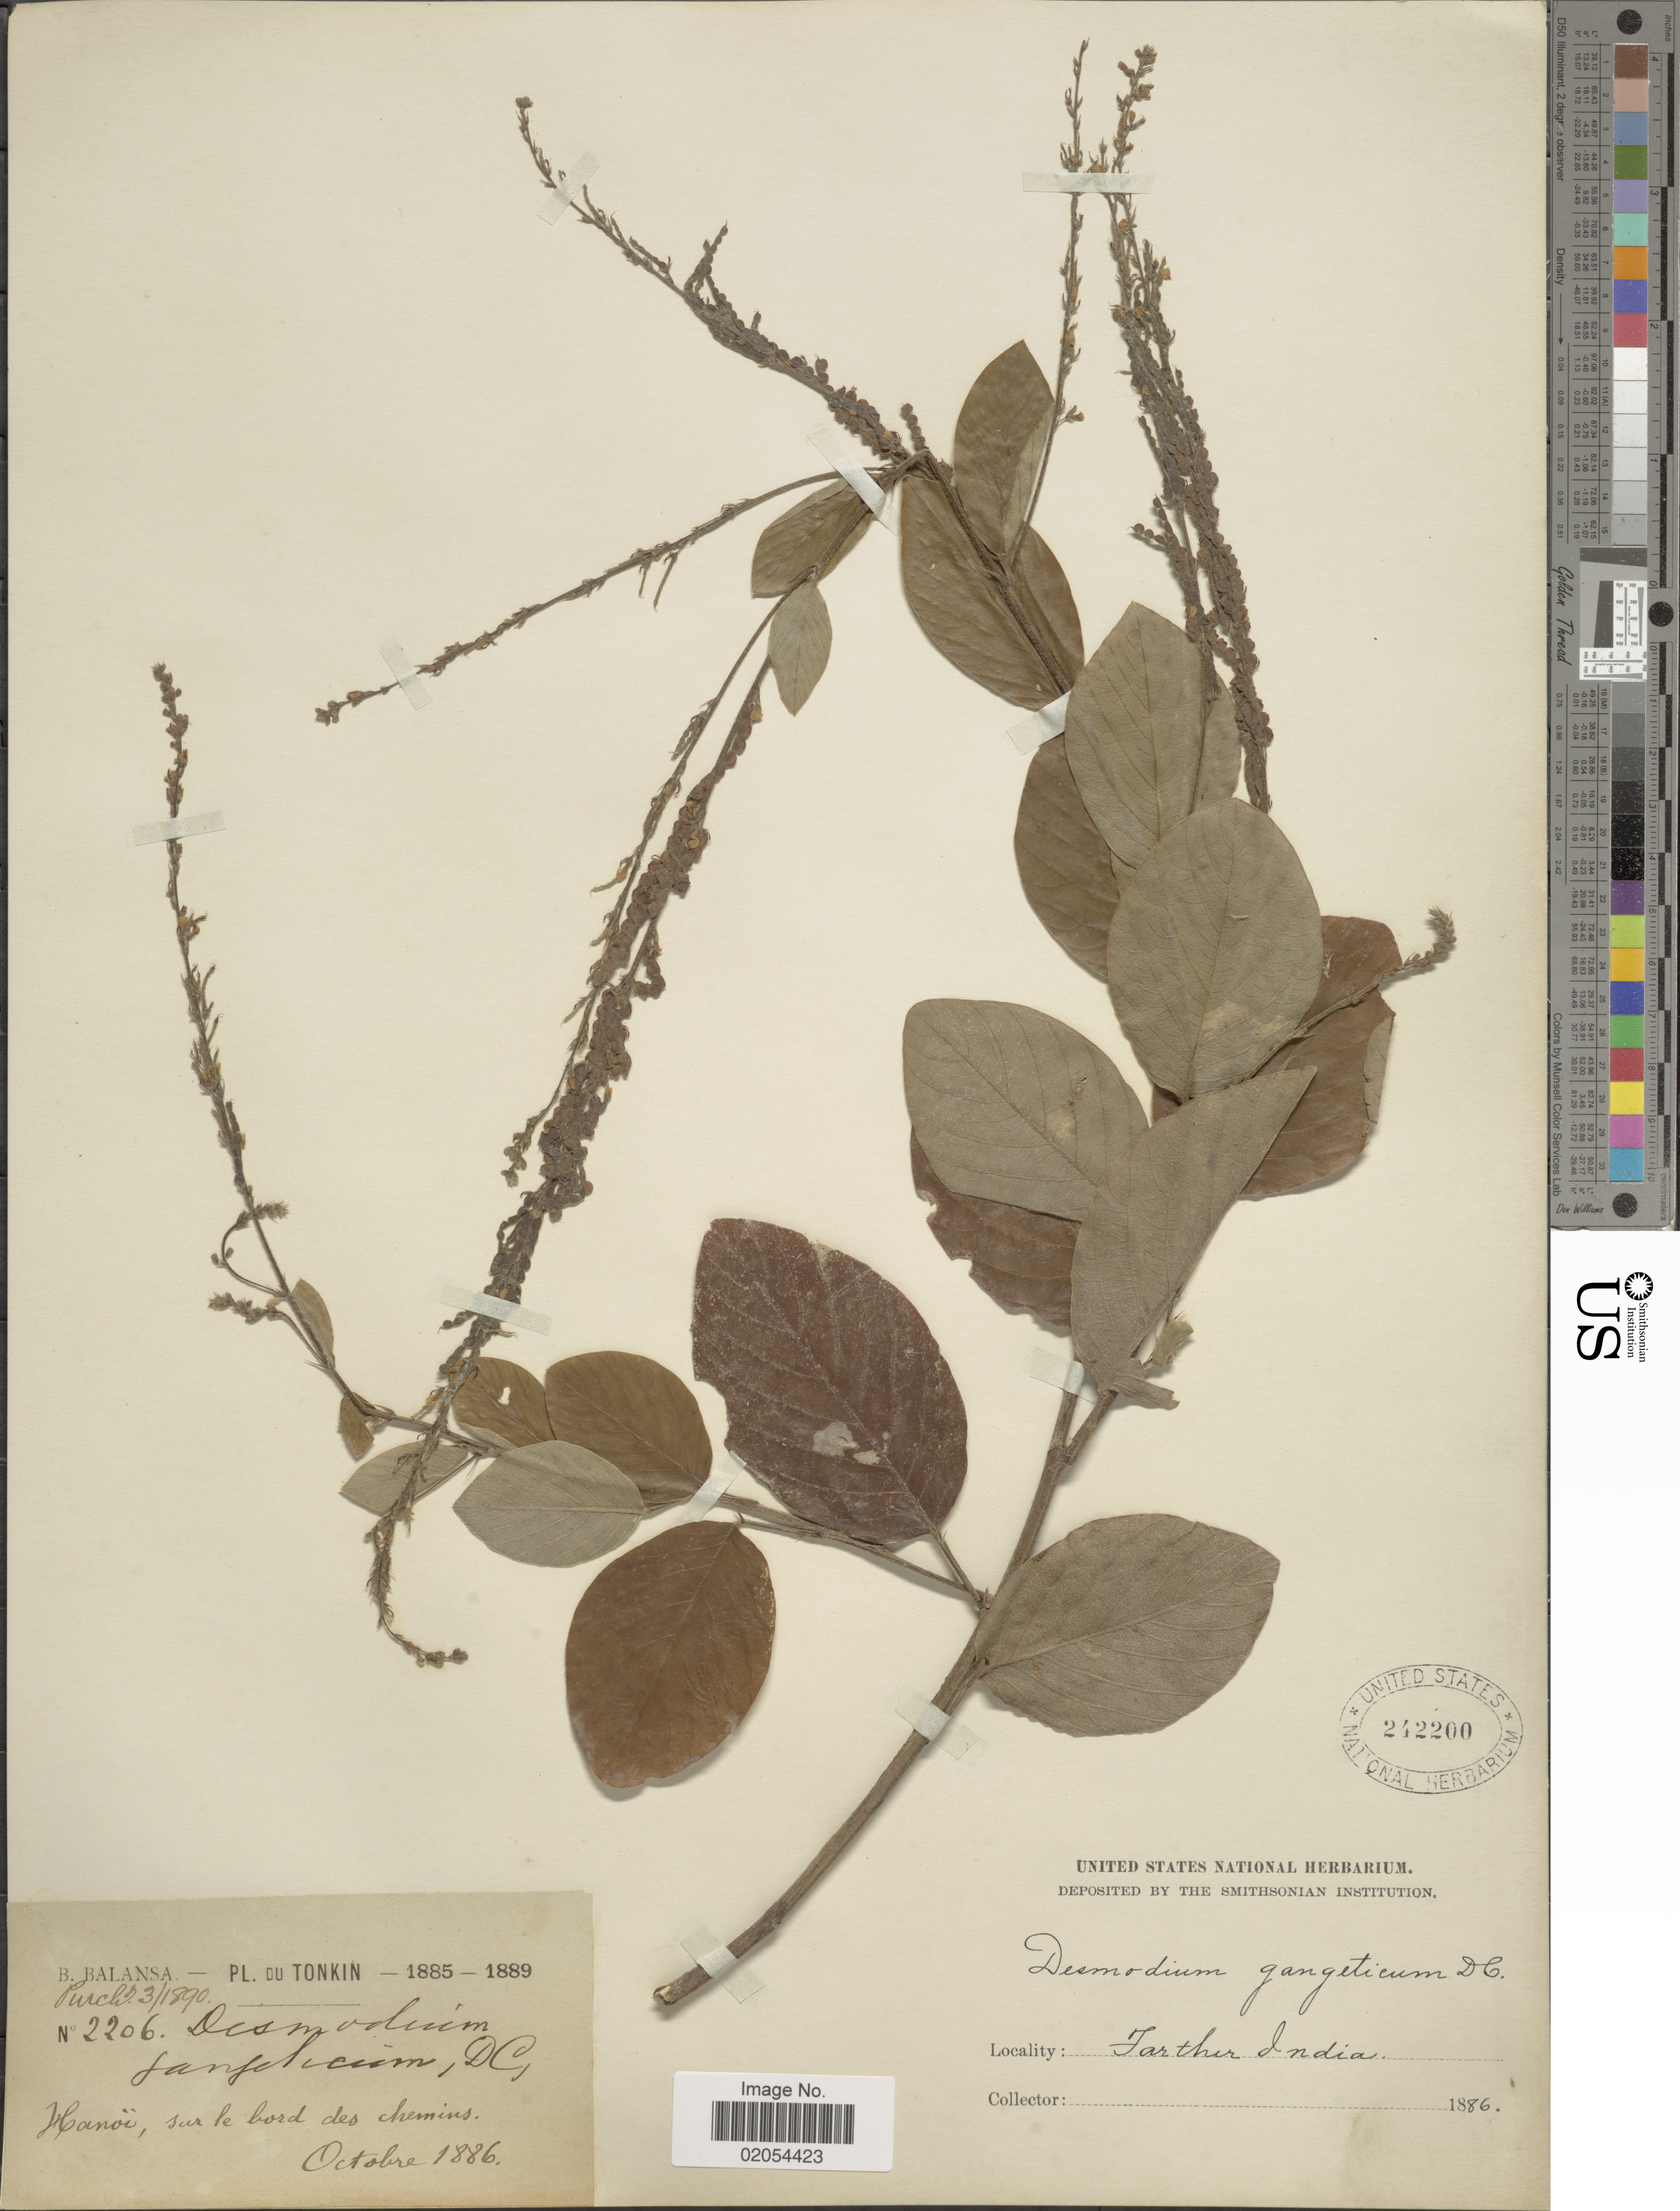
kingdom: Plantae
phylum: Tracheophyta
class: Magnoliopsida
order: Fabales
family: Fabaceae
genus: Pleurolobus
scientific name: Pleurolobus gangeticus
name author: (L.) J. St.-Hil. ex H. Ohashi & K. Ohashi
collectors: B. Balansa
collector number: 2206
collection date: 1886-10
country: Vietnam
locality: Pl. du Tonkin, hanoi, sur le bords des chemins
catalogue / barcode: US 242200